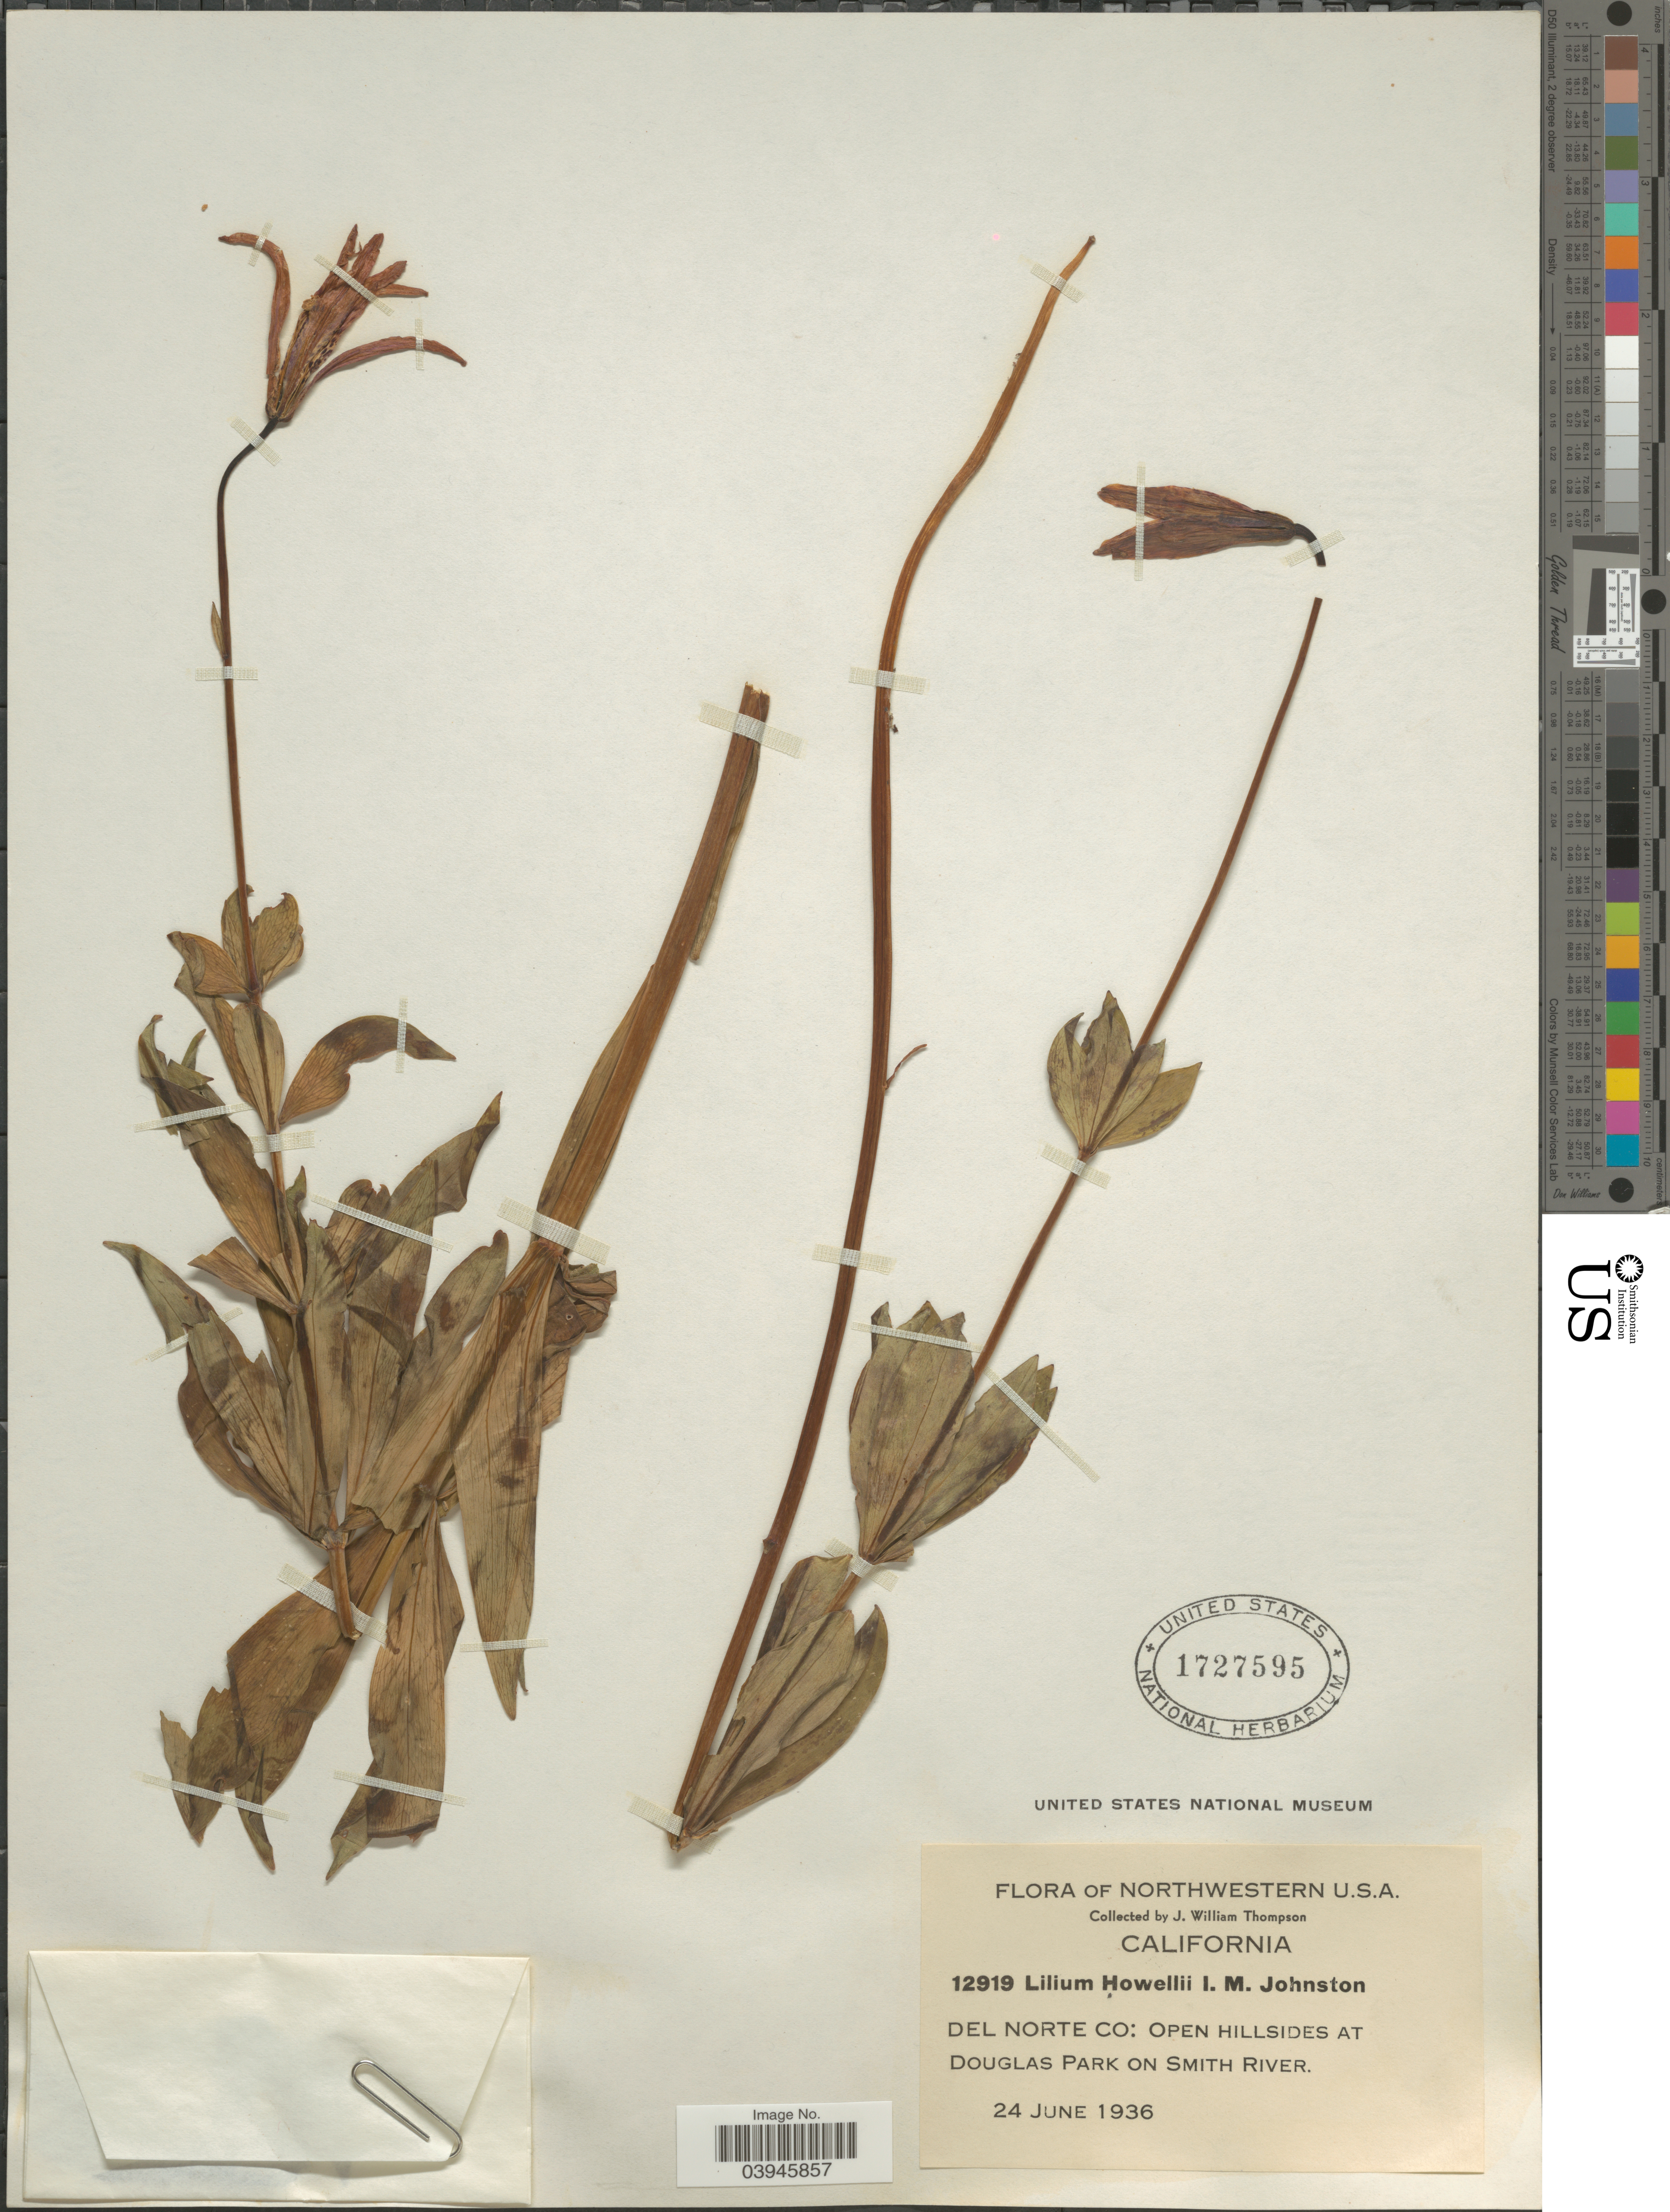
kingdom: Plantae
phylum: Tracheophyta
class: Liliopsida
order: Liliales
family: Liliaceae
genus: Lilium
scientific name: Lilium bolanderi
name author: S. Watson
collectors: J. W. Thompson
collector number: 12919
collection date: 1936-06-24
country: United States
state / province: California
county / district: Del Norte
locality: Northwestern U.S.A. Del Norte Co: Open hillside at Douglas Park on Smith River.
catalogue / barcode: US 1727595